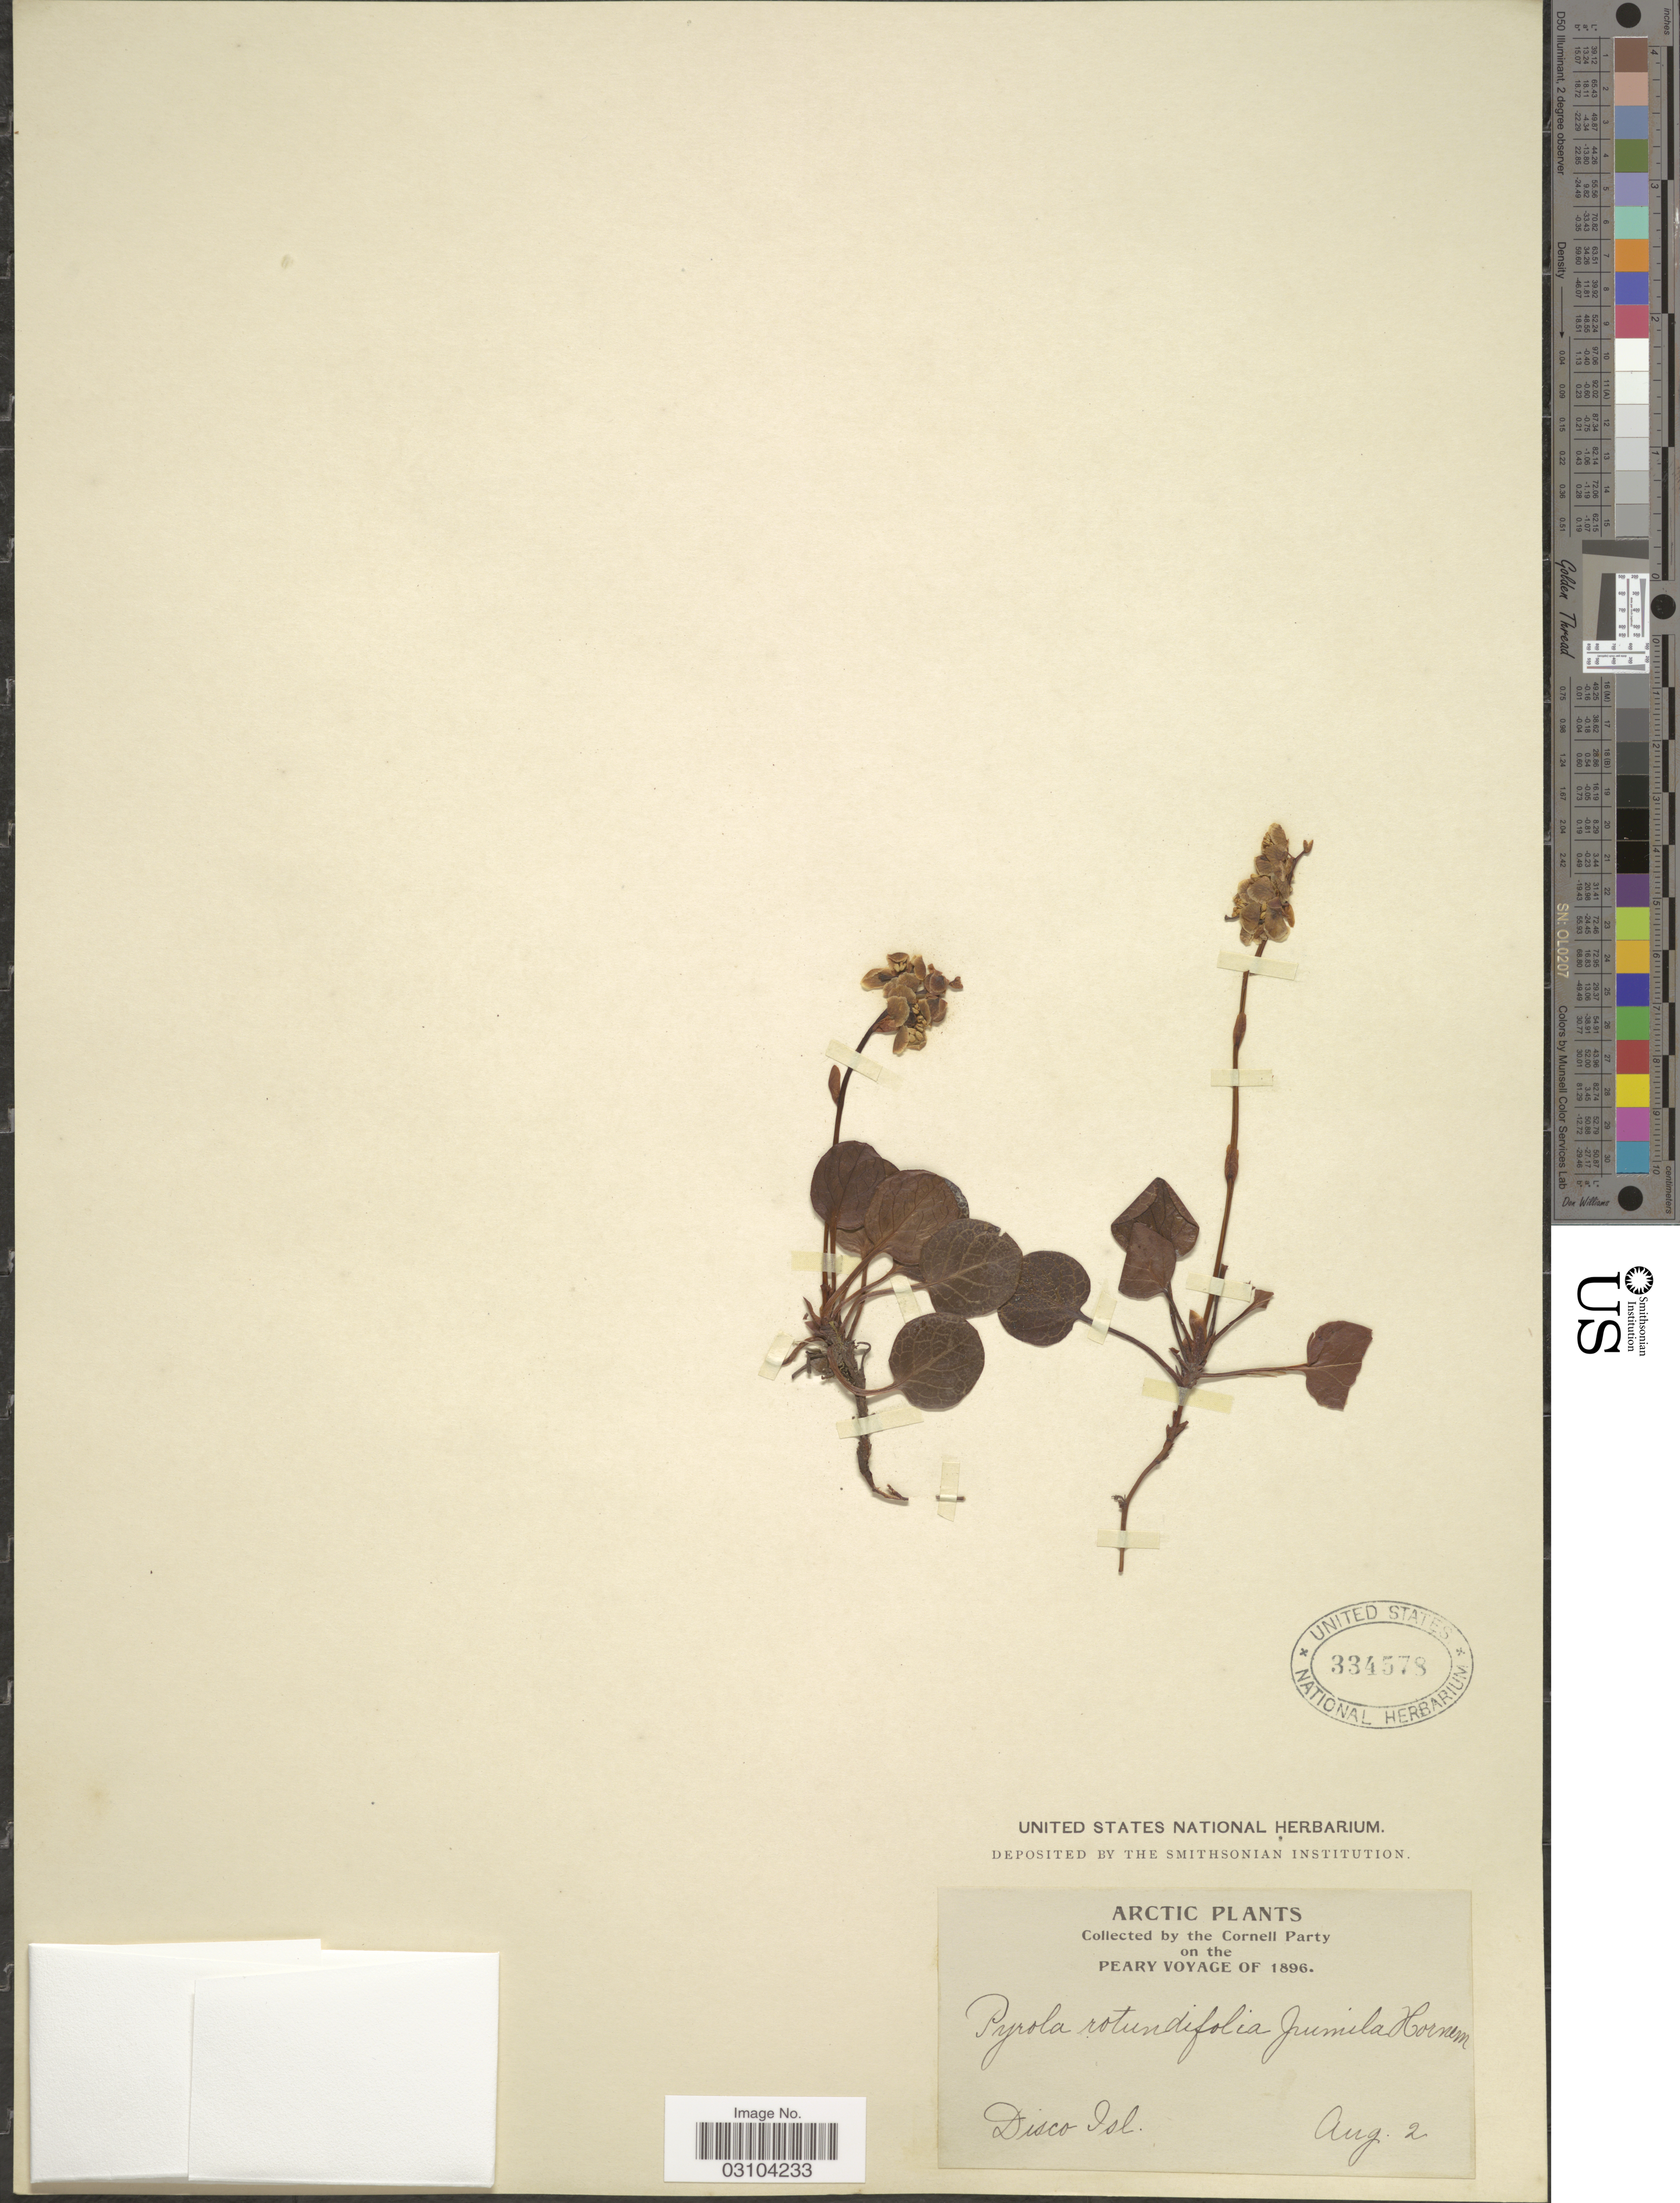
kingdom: Plantae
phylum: Tracheophyta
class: Magnoliopsida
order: Ericales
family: Ericaceae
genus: Pyrola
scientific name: Pyrola grandiflora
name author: Radius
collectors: Cornell Party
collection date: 1896-08-02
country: Greenland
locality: Arctic. Disco Isl.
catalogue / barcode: US 334578